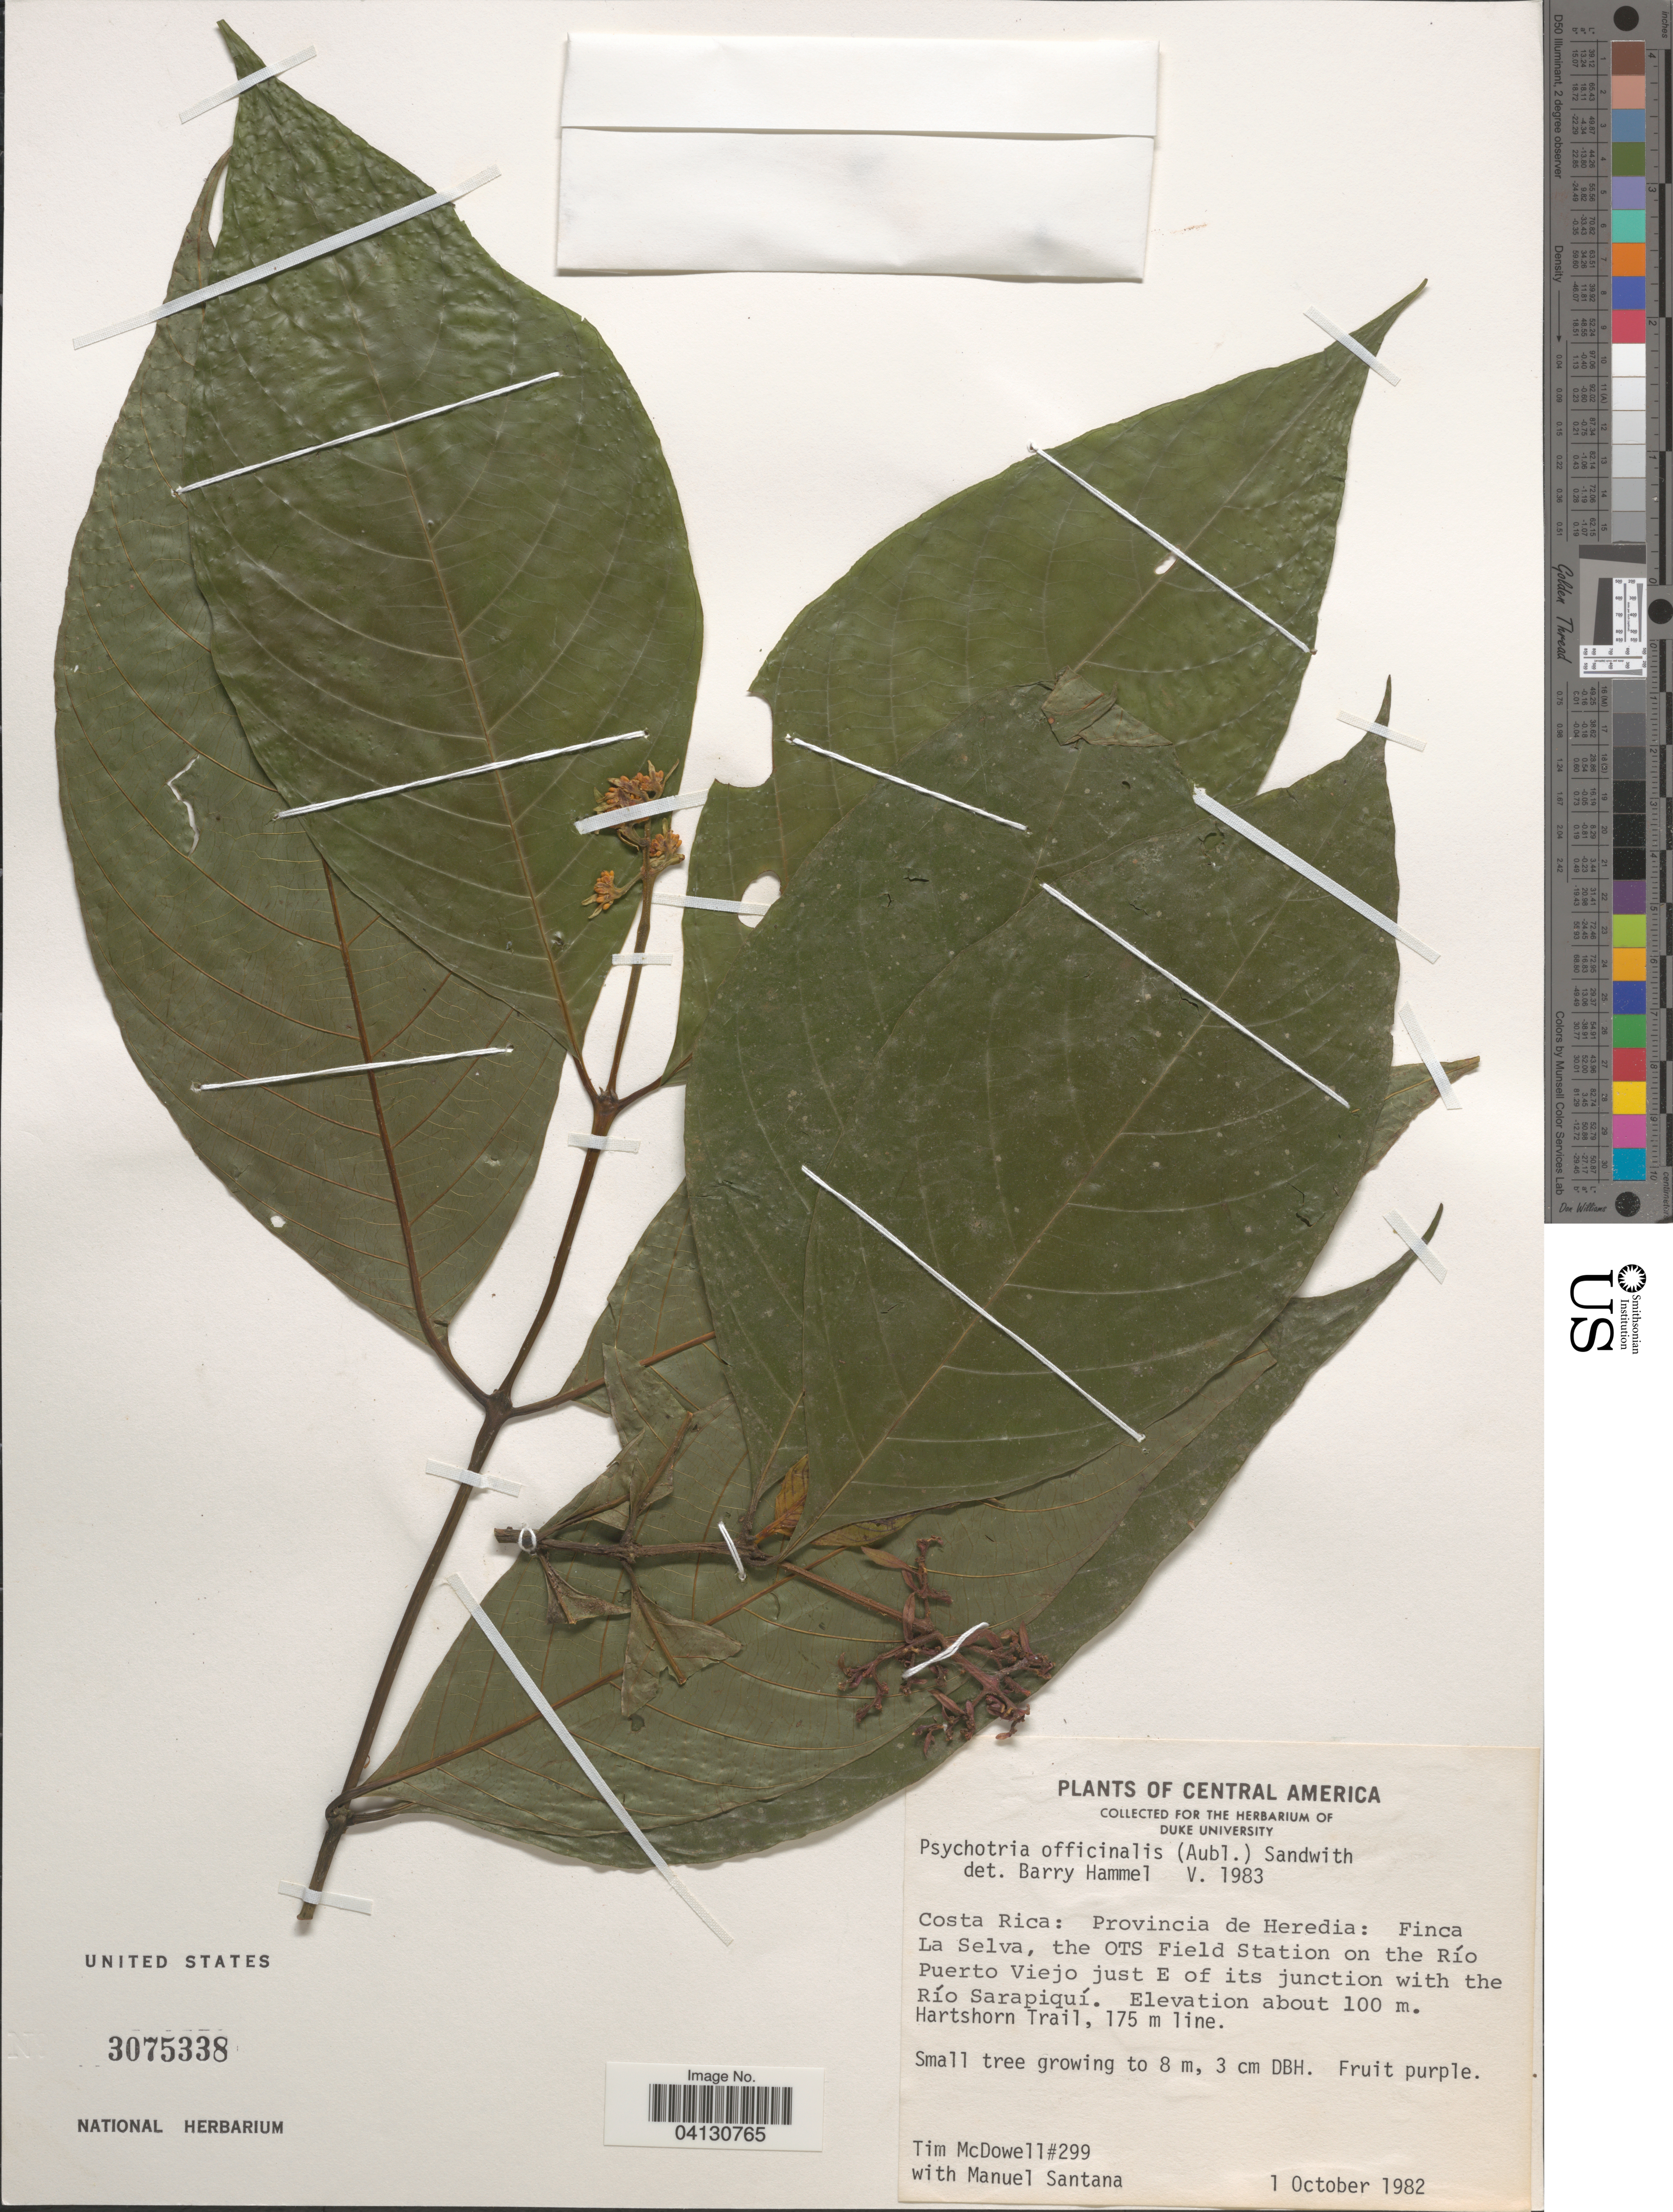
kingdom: Plantae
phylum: Tracheophyta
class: Magnoliopsida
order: Gentianales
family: Rubiaceae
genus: Psychotria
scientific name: Psychotria officinalis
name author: (Aubl.) Raeusch.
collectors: T. McDowell & M. Santana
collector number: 299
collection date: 1982-10-01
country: Costa Rica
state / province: Heredia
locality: Finca La Selva, the OTS Field Station on the Río Puerto Viejo just E of its junction with the Río Sarapiquí. Hartshorn Trail, 175 m line.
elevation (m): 100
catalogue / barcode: US 3075338